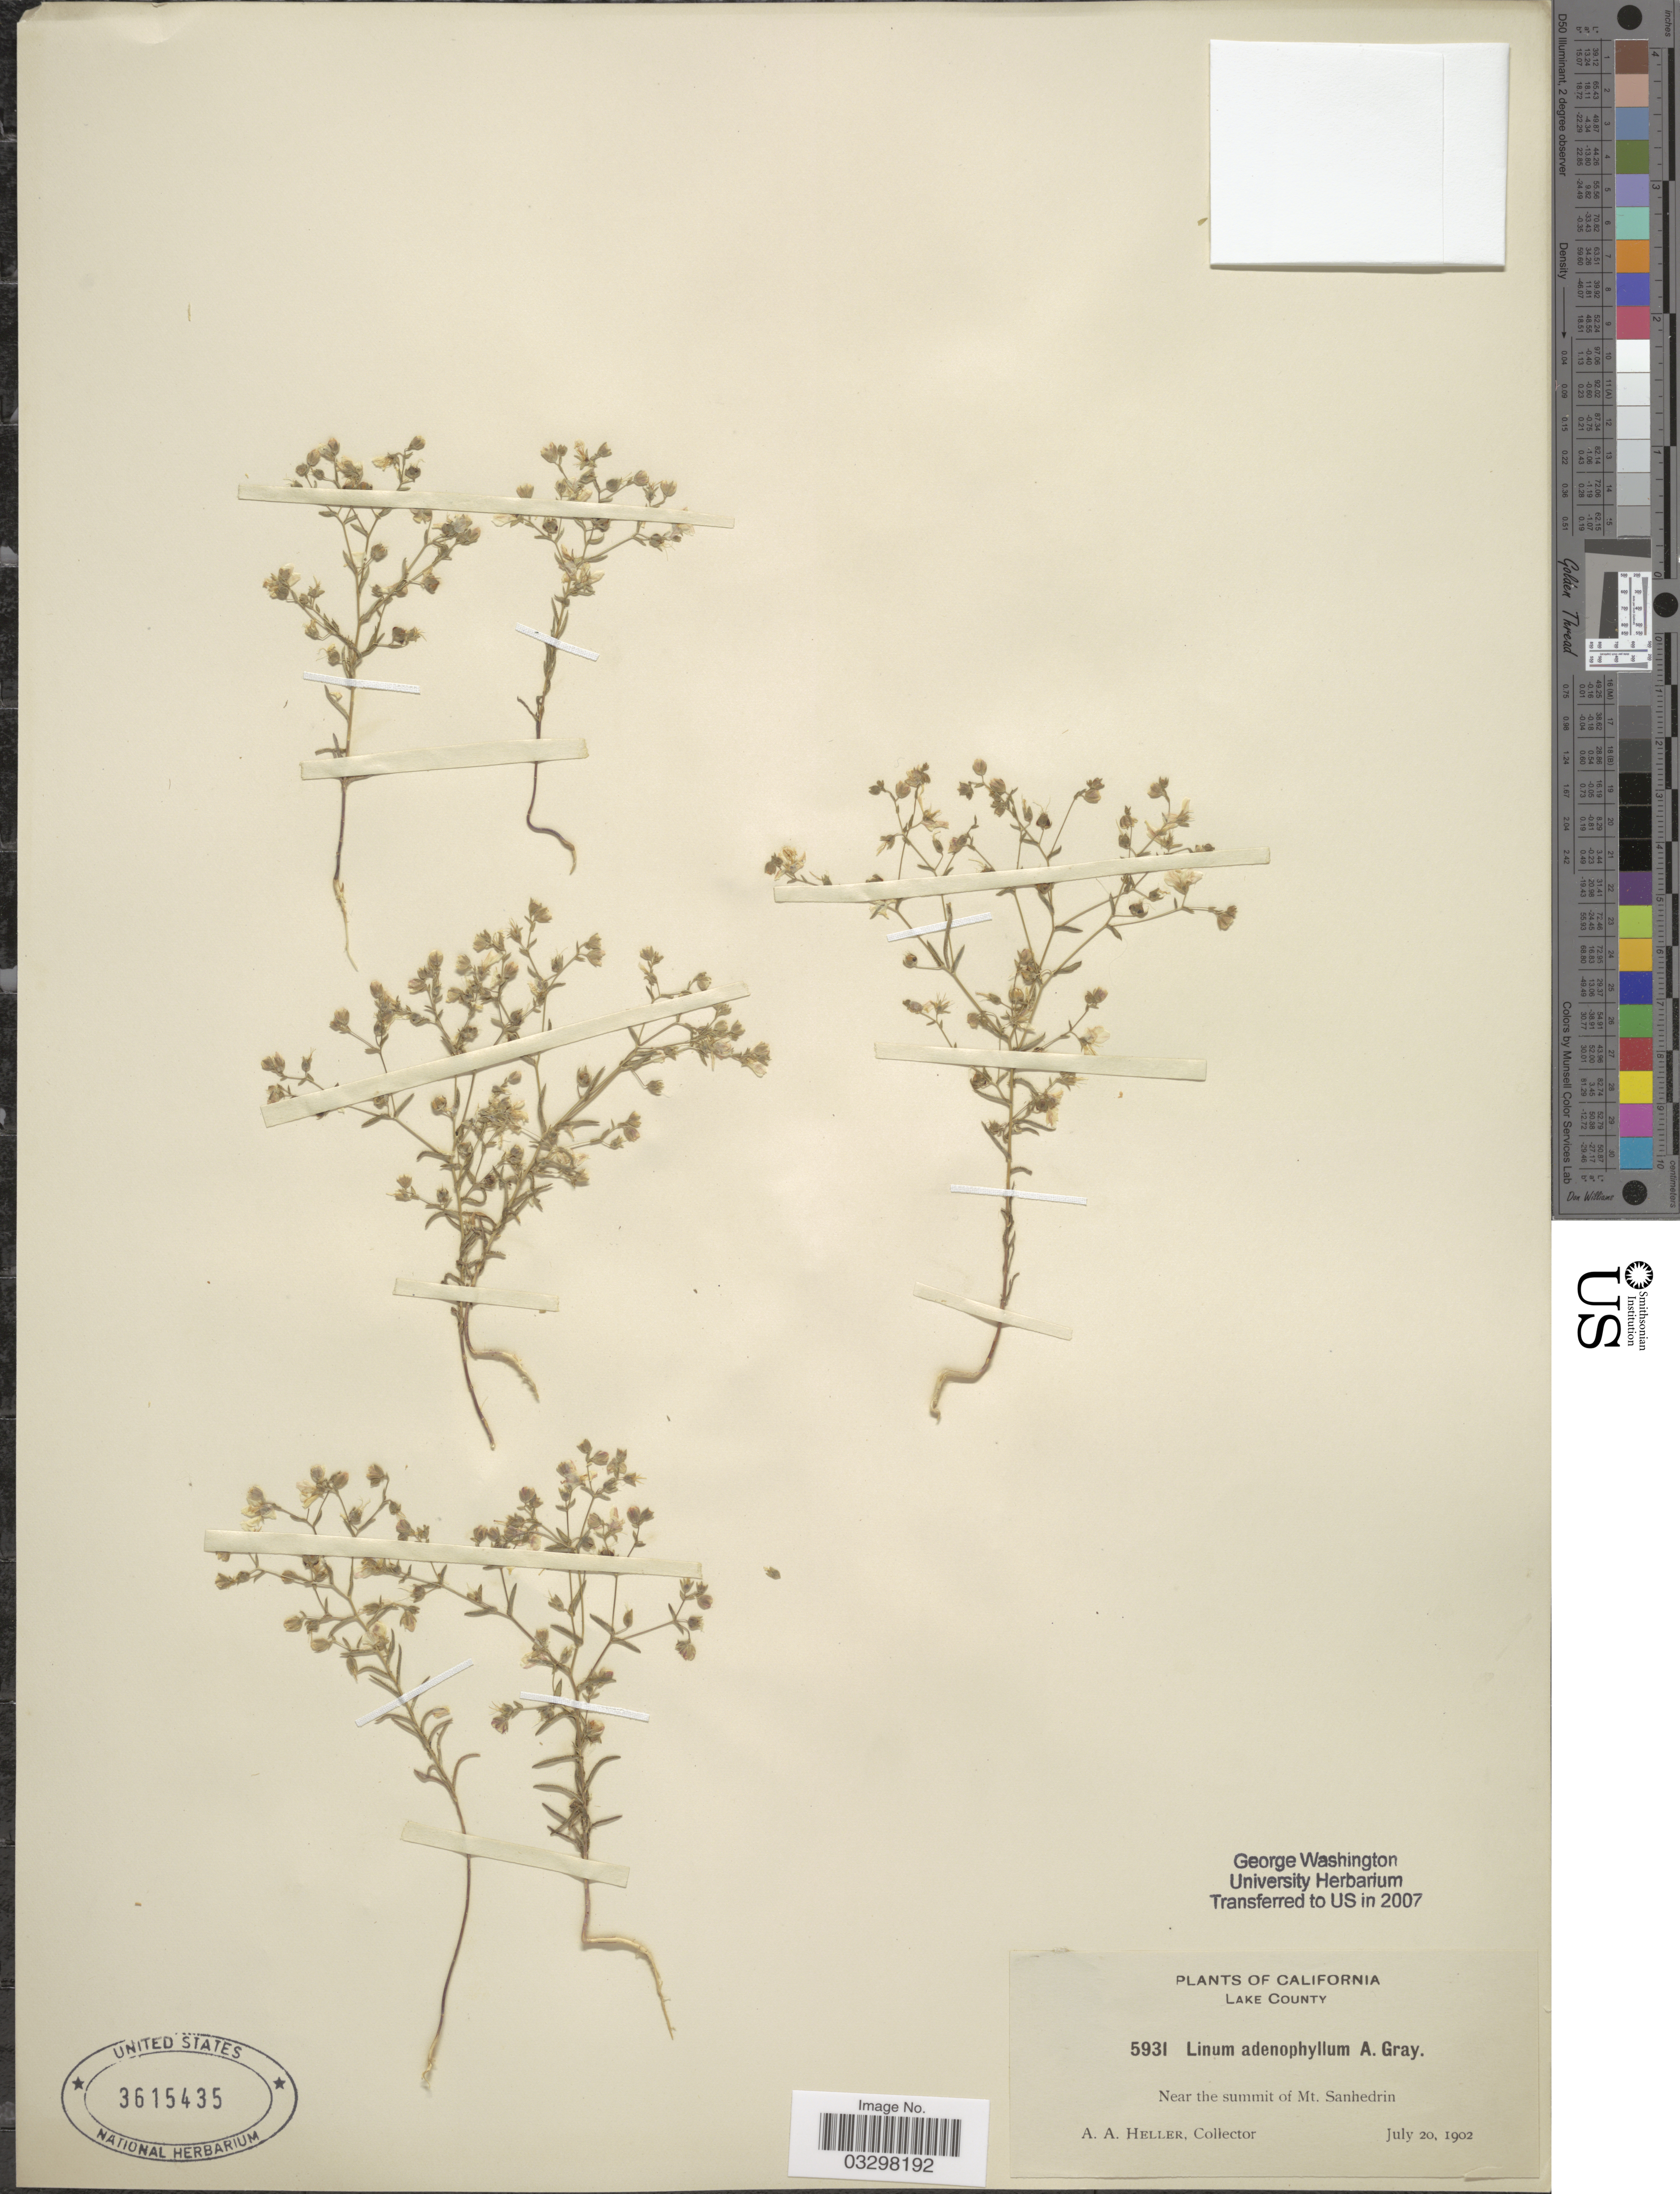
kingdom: Plantae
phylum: Tracheophyta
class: Magnoliopsida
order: Malpighiales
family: Linaceae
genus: Linum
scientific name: Linum adenophyllum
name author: A. Gray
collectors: A. A. Heller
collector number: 5931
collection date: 1902-07-20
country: United States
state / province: California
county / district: Lake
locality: Lake County. Near the summit of Mt. Sanhedrin.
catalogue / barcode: US 3615435